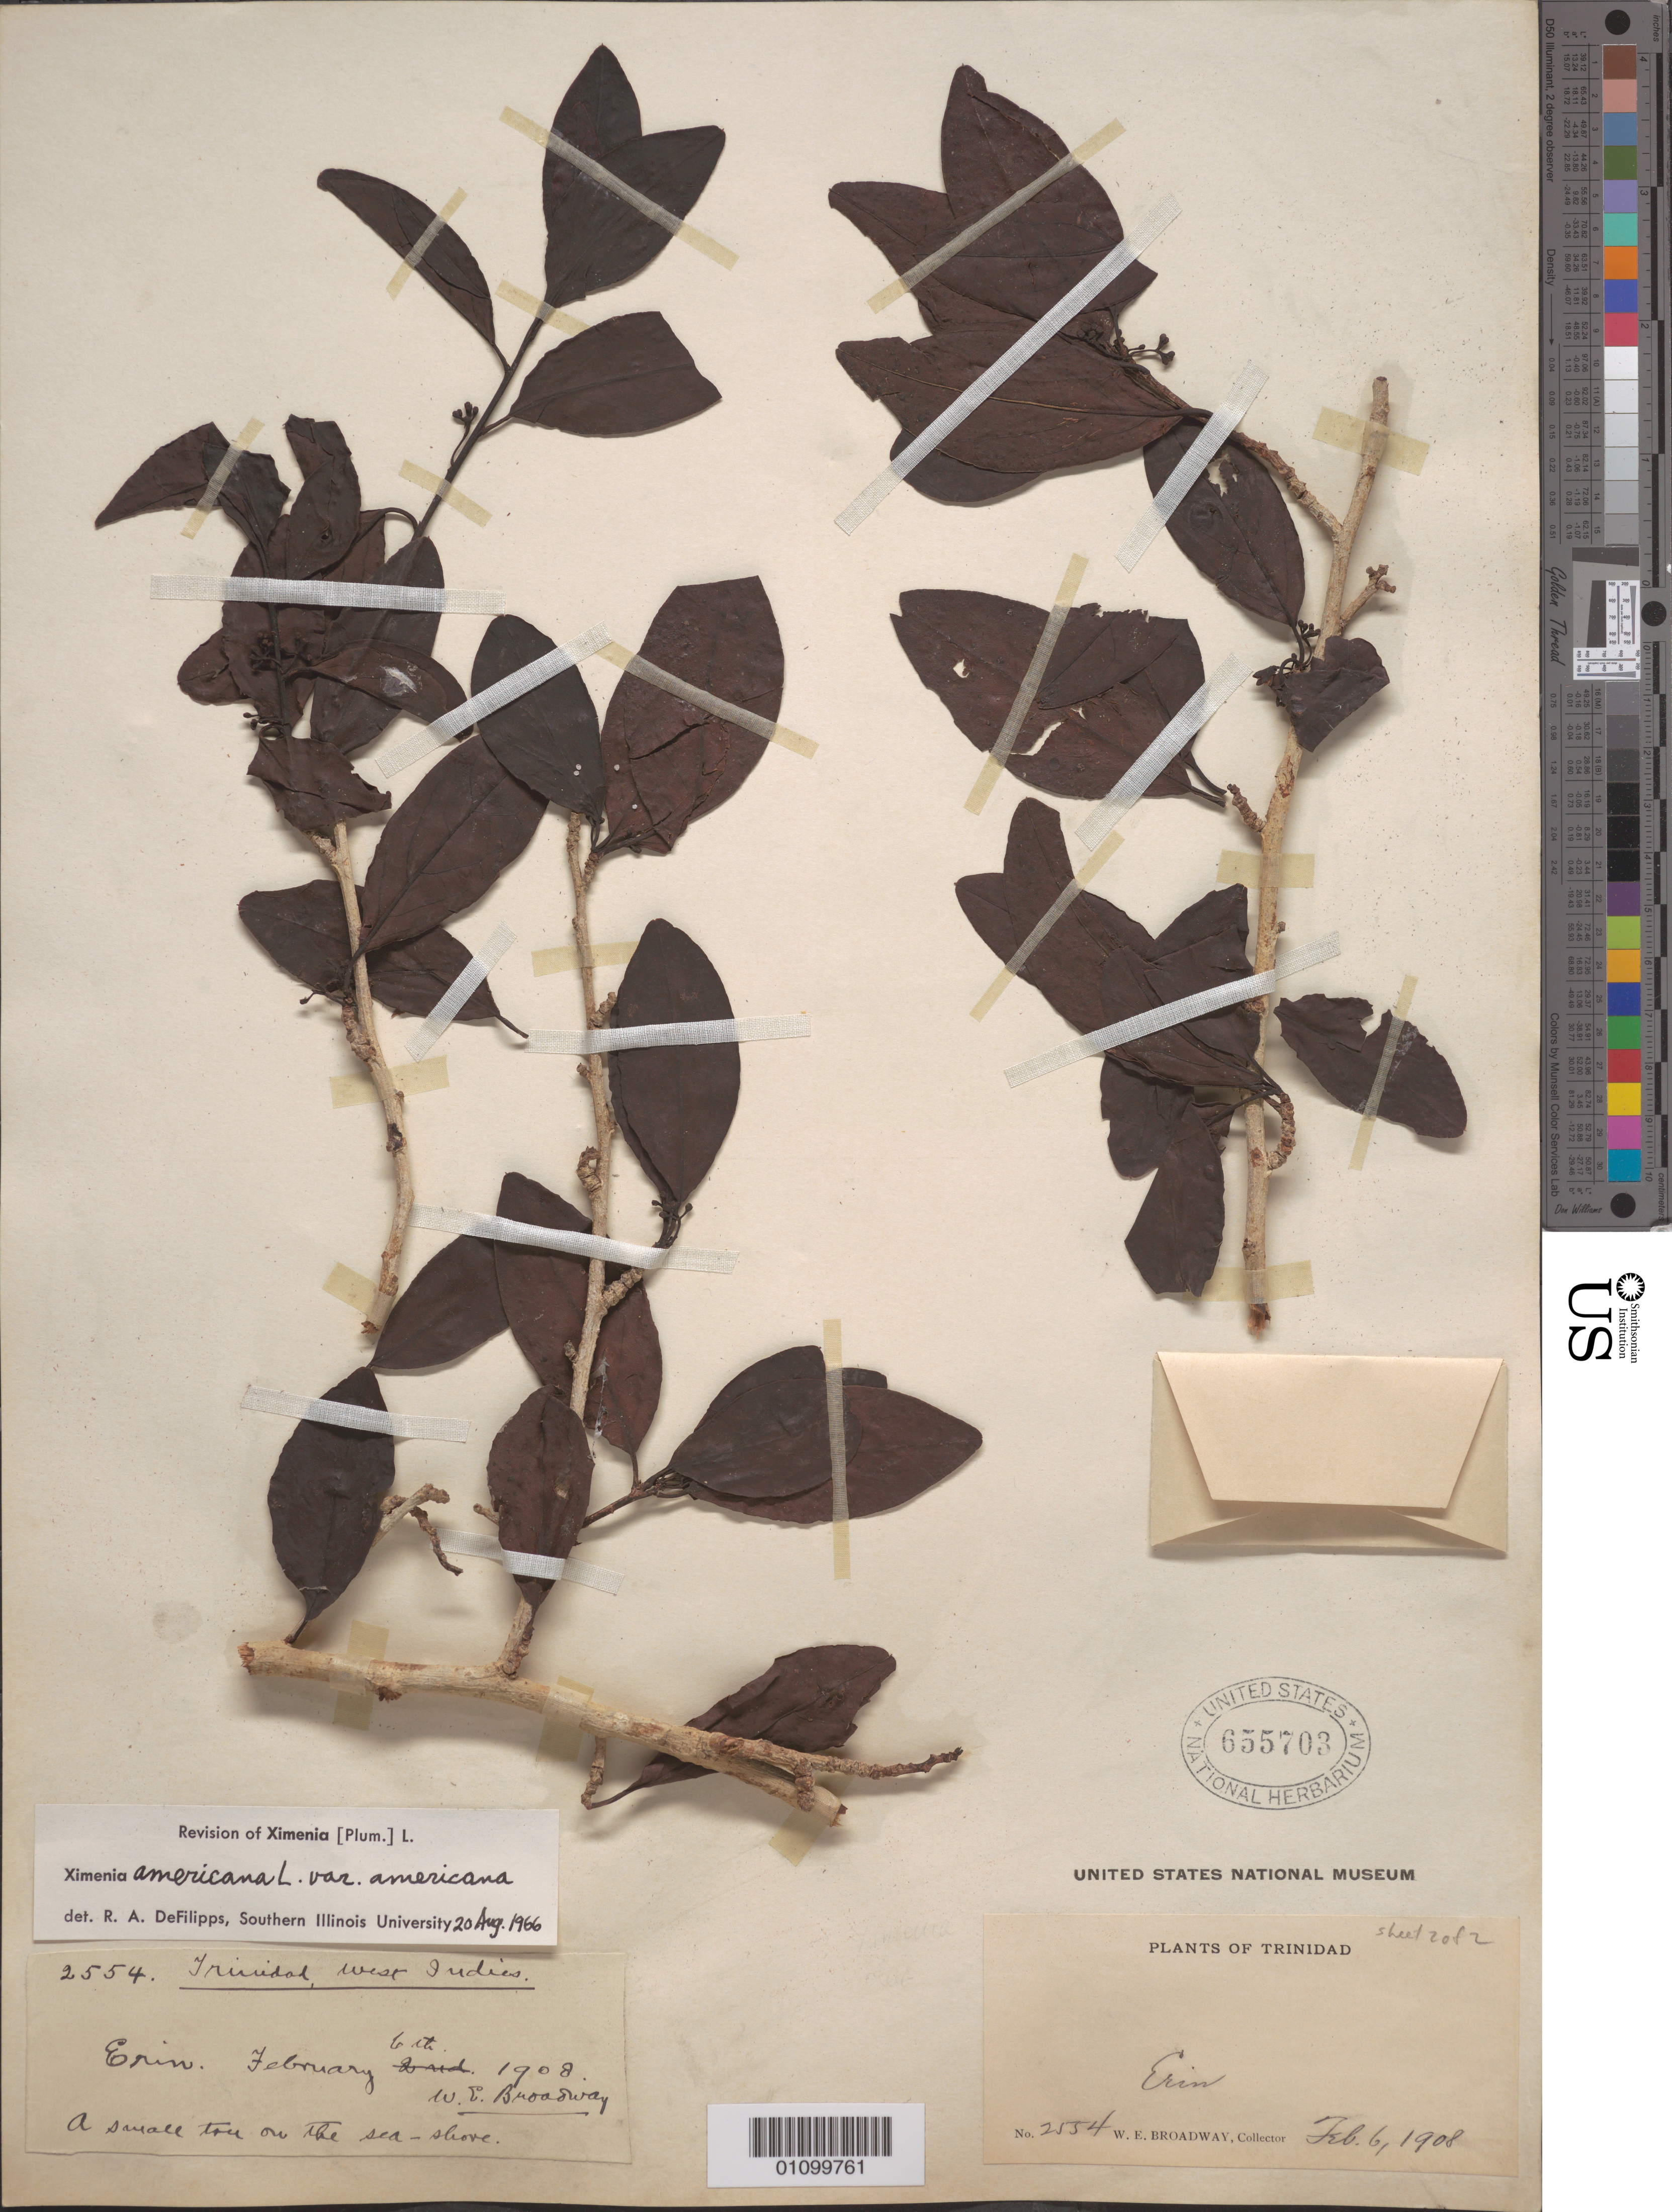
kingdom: Plantae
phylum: Tracheophyta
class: Magnoliopsida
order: Santalales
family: Ximeniaceae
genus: Ximenia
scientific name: Ximenia americana var. americana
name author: L.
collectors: W. E. Broadway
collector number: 2554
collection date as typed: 06 Feb 1908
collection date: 1908-02-06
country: Trinidad and Tobago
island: Trinidad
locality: Erin.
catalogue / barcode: US 655703